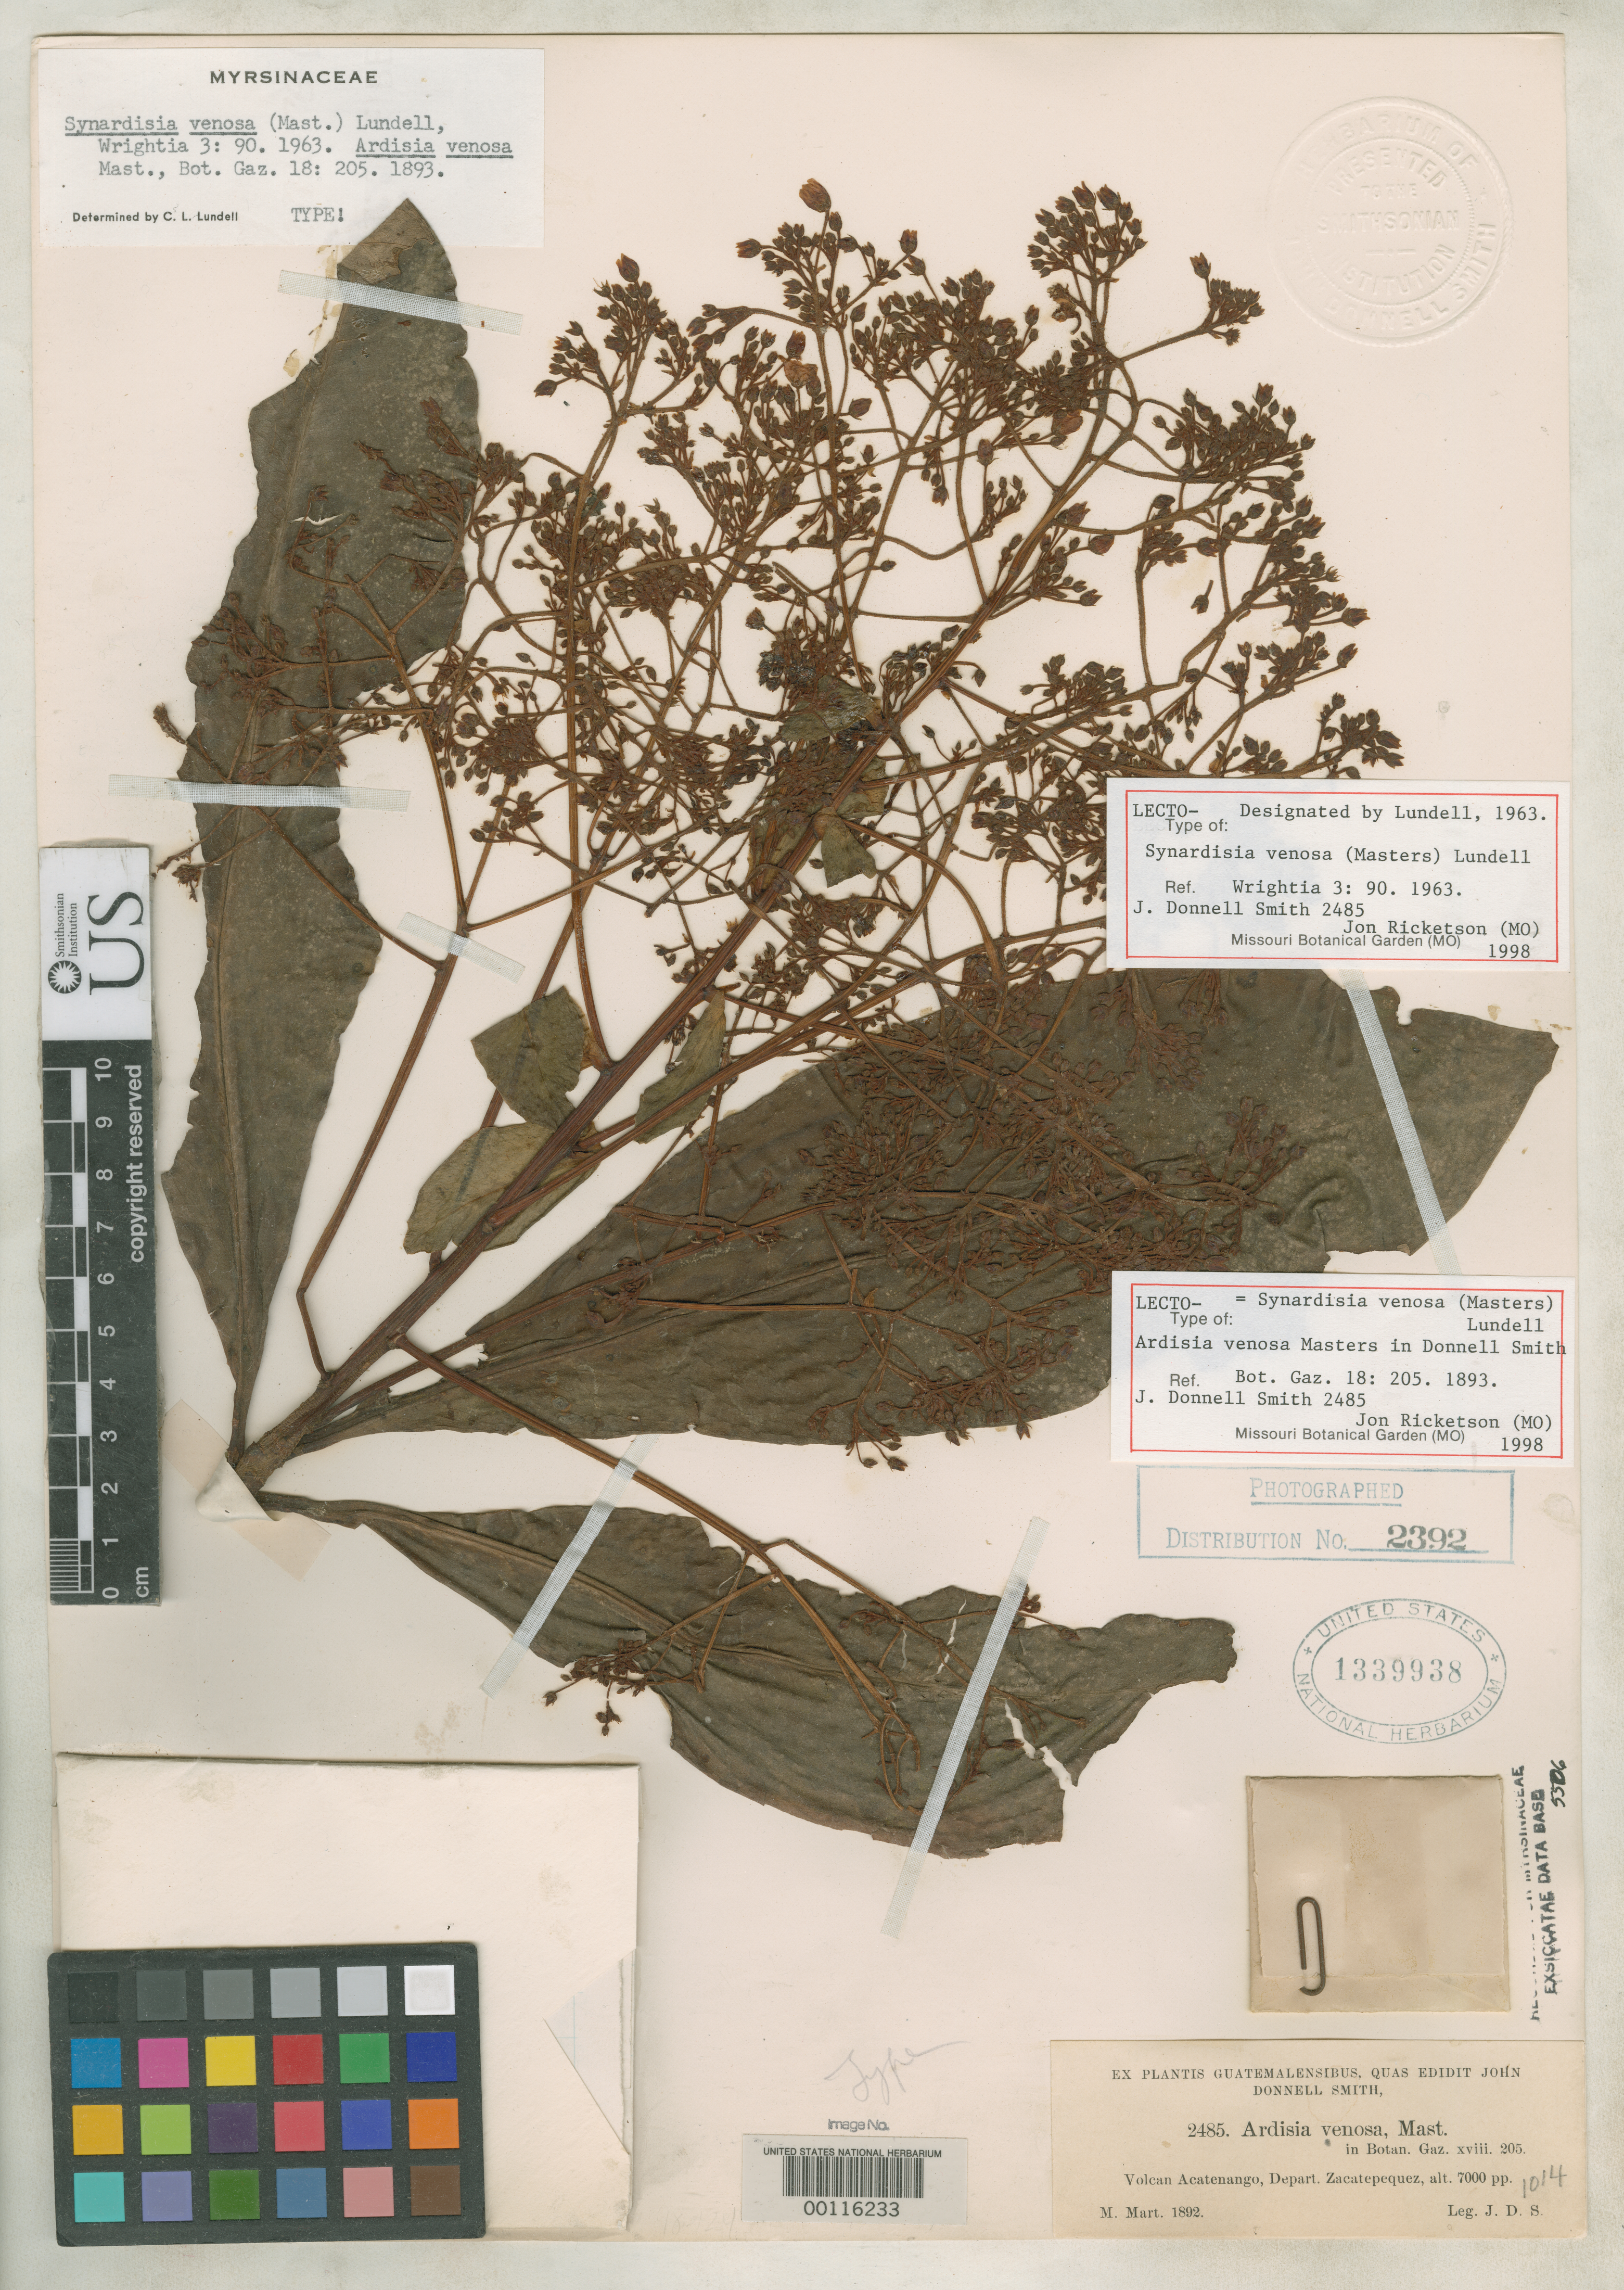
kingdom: Plantae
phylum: Tracheophyta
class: Magnoliopsida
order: Ericales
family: Primulaceae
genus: Ardisia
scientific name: Ardisia venosa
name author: Mast. in Donn. Sm.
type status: Lectotype; Syntype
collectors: J. Donnell Smith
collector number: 2485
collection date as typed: Mar 1892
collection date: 1892-03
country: Guatemala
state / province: Sacatepéquez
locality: Acatanango volcano.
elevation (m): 2134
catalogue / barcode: US 1339938